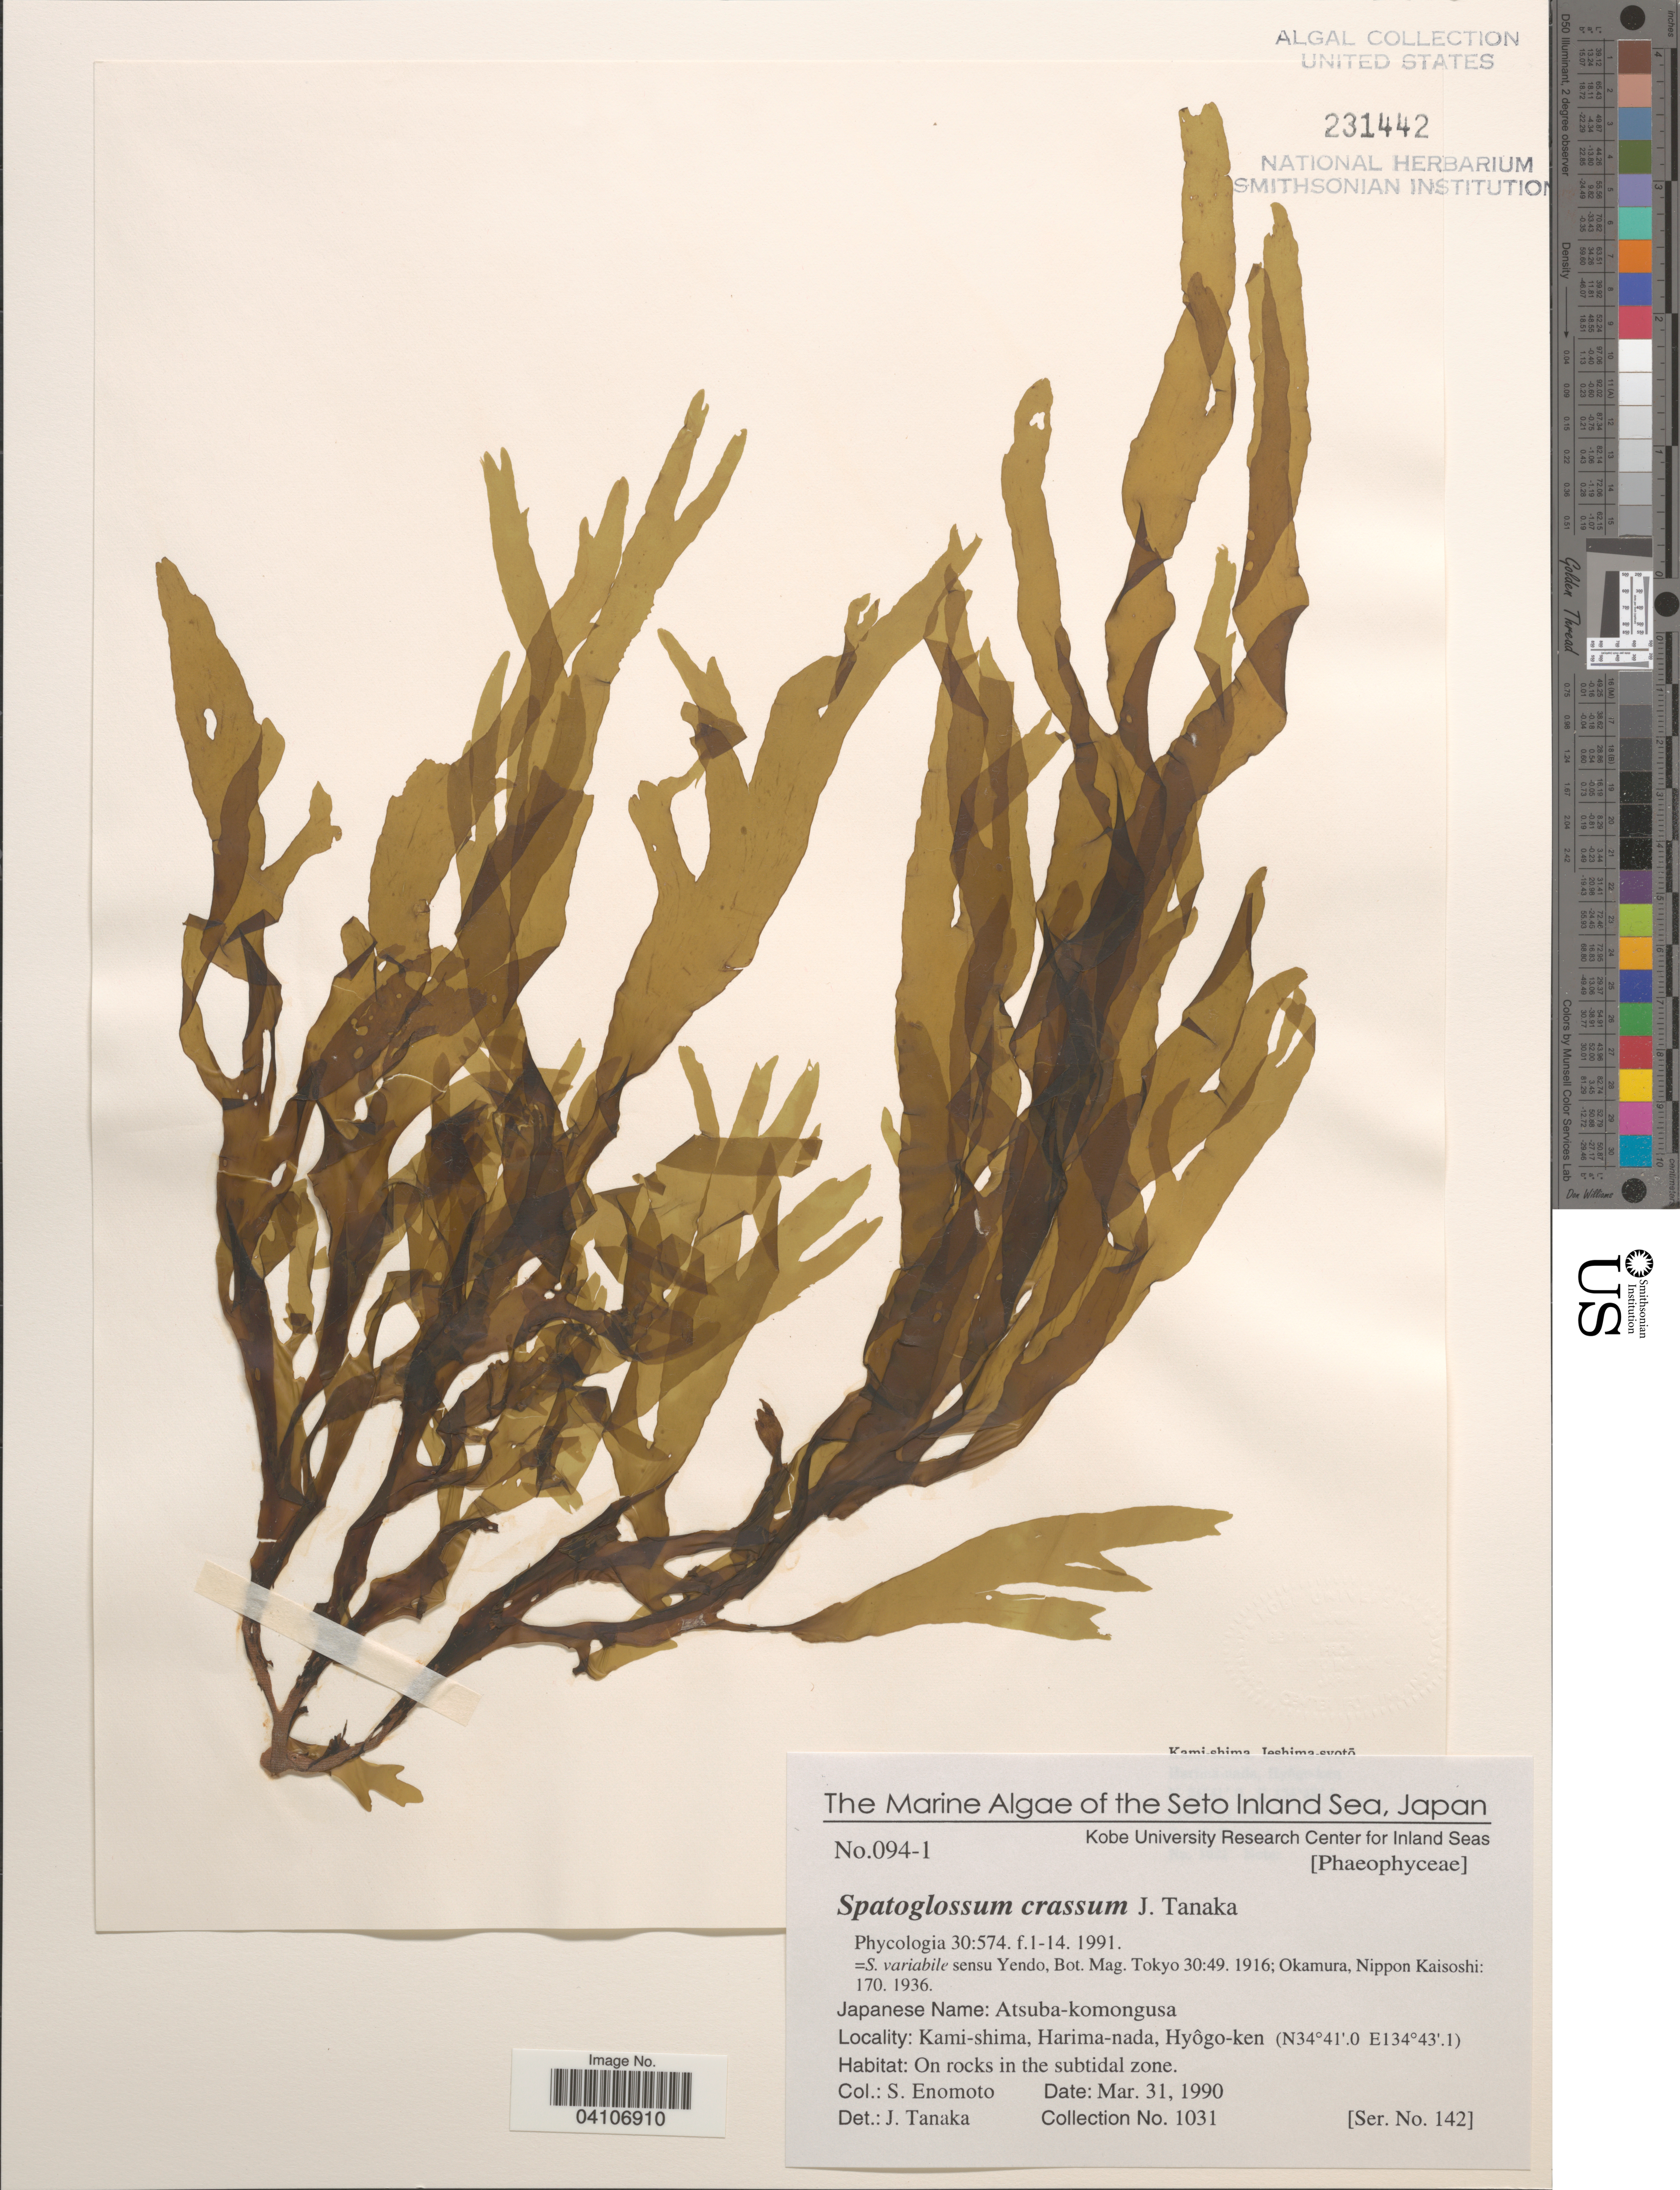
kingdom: Chromista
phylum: Ochrophyta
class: Phaeophyceae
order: Dictyotales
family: Dictyotaceae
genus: Spatoglossum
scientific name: Spatoglossum crassum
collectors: S. Enomoto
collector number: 1031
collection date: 1990-03-31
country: Japan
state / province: Hyogo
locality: The Seto Inland Sea. Kami-shima, Harima-nada, Hyôgo-ken. On rocks in the subtidal zone.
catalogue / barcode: US 231442